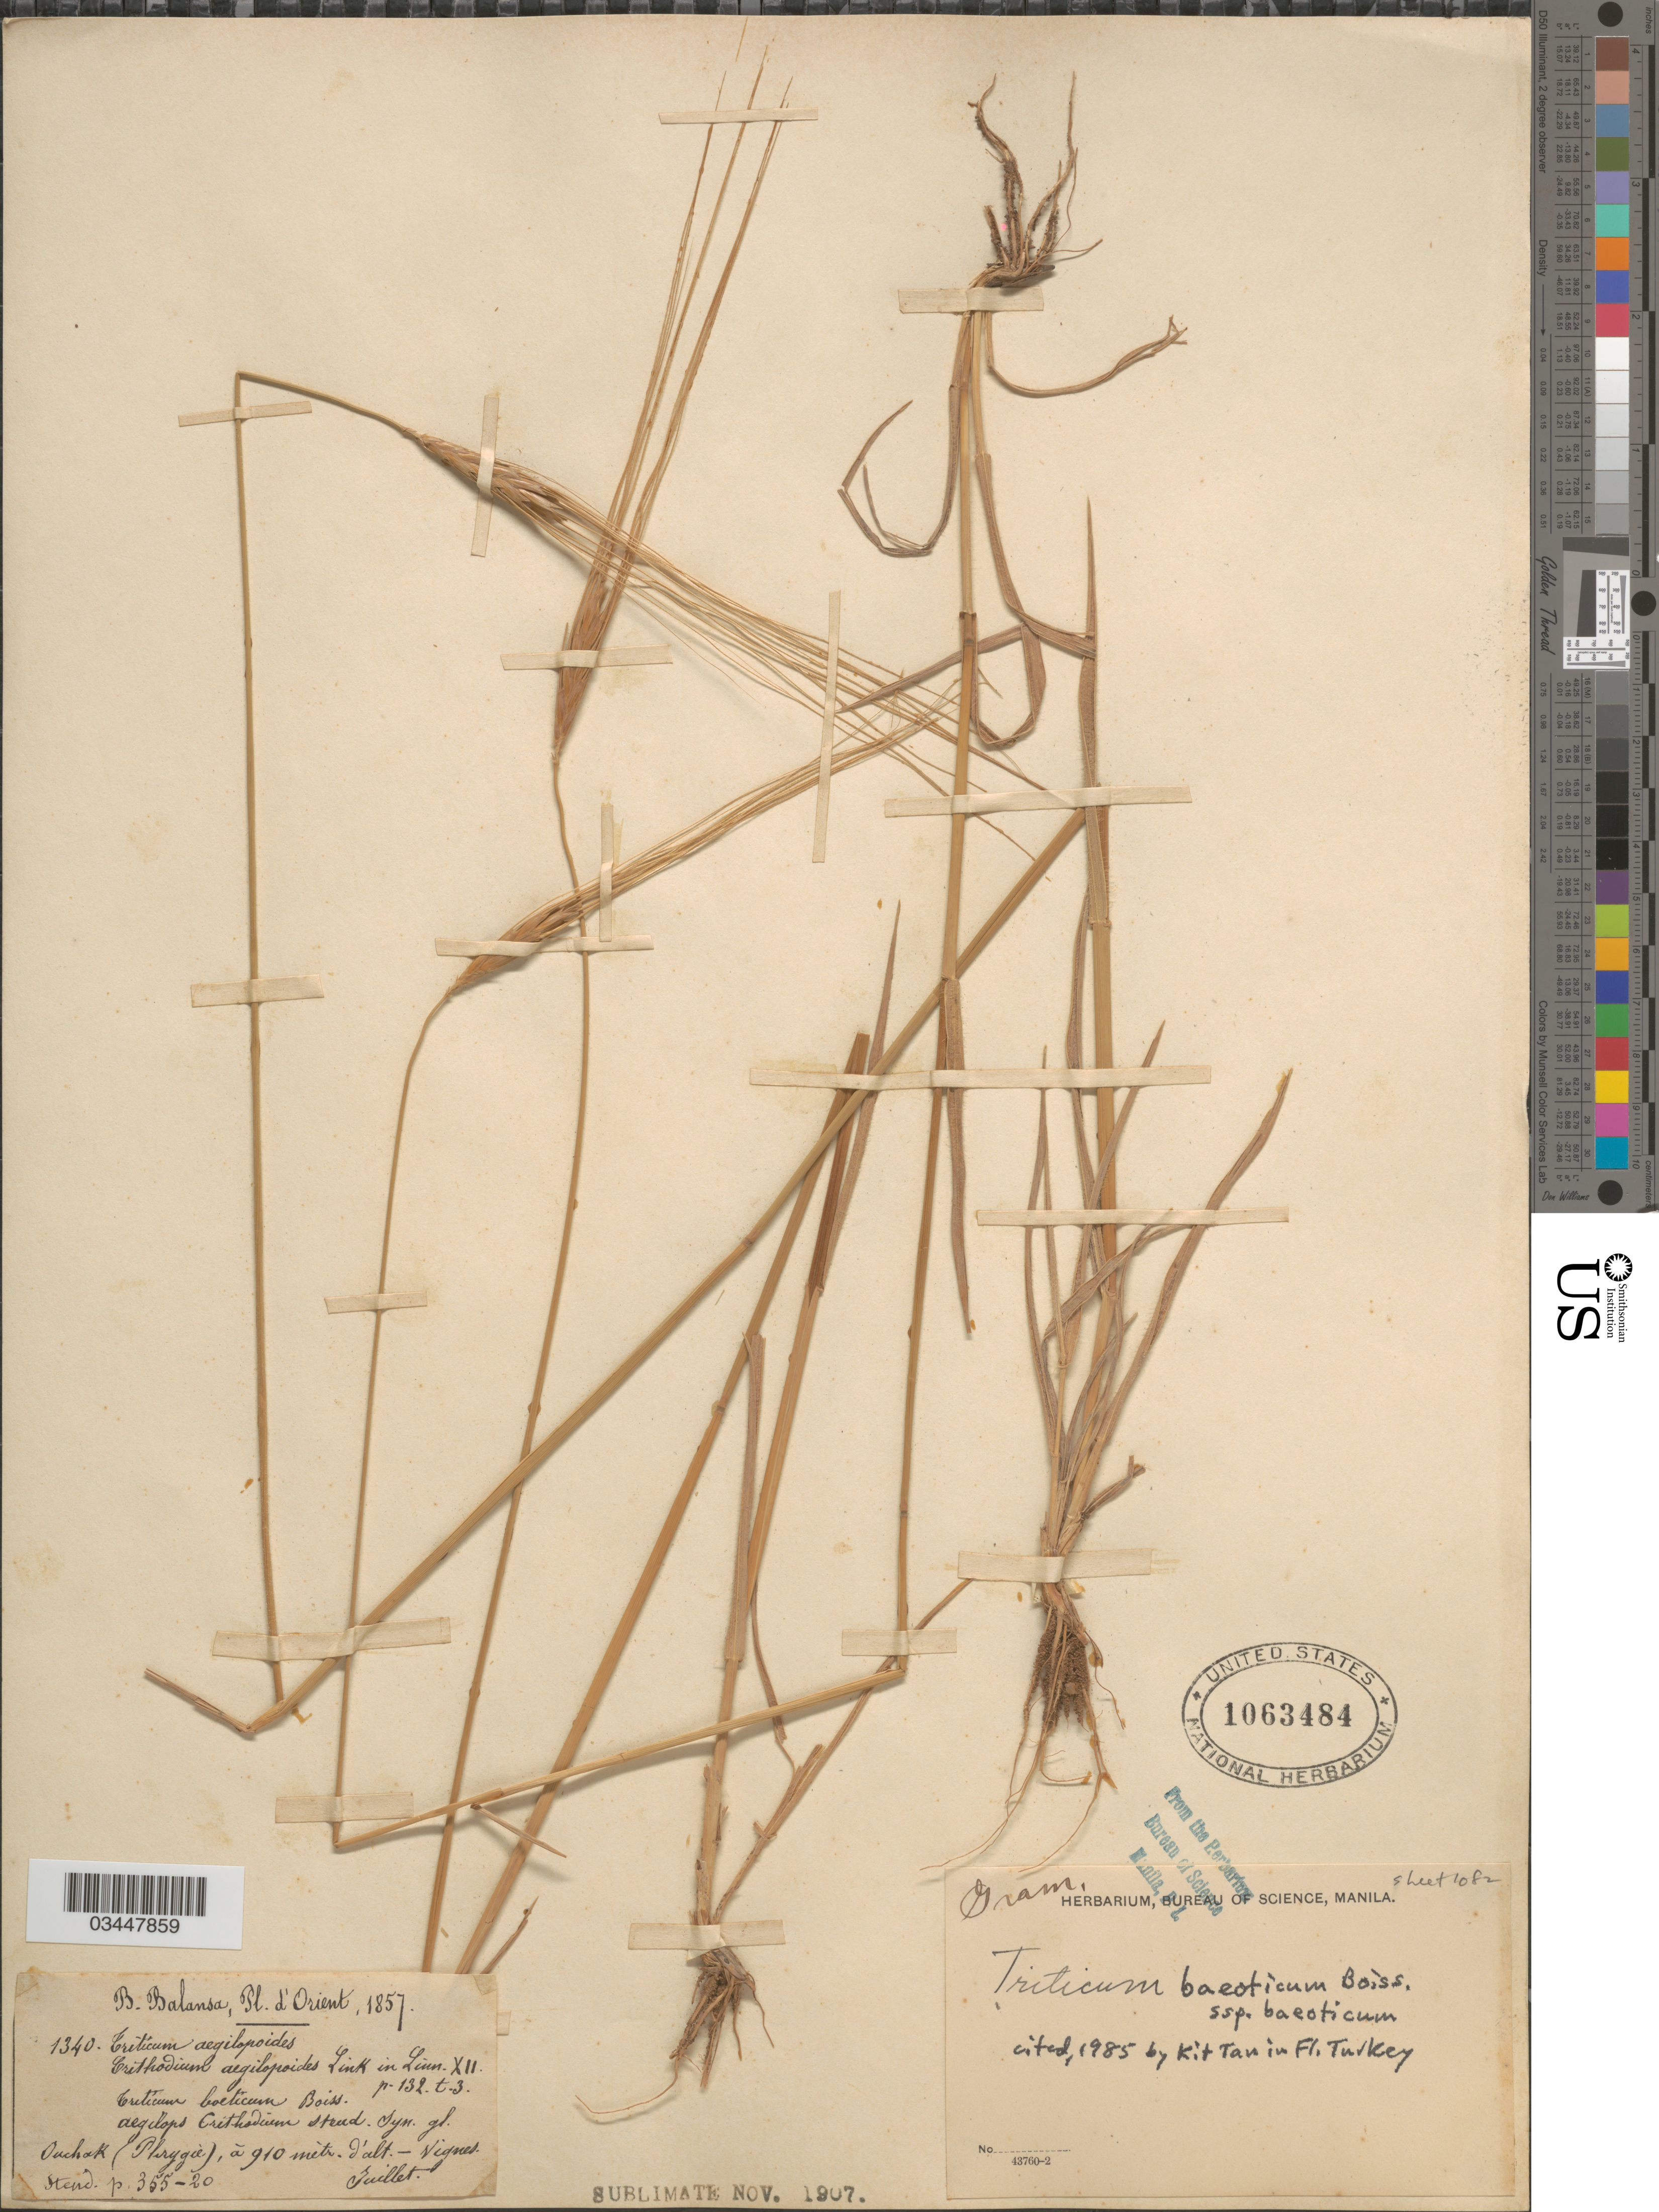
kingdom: Plantae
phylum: Tracheophyta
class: Liliopsida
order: Poales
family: Poaceae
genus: Triticum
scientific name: Triticum boeoticum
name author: Boiss.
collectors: B. Balansa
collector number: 1340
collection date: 1857-07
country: Turkey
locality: D'Orient. Ouchak (Phrygie)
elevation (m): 910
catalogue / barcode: US 1063484